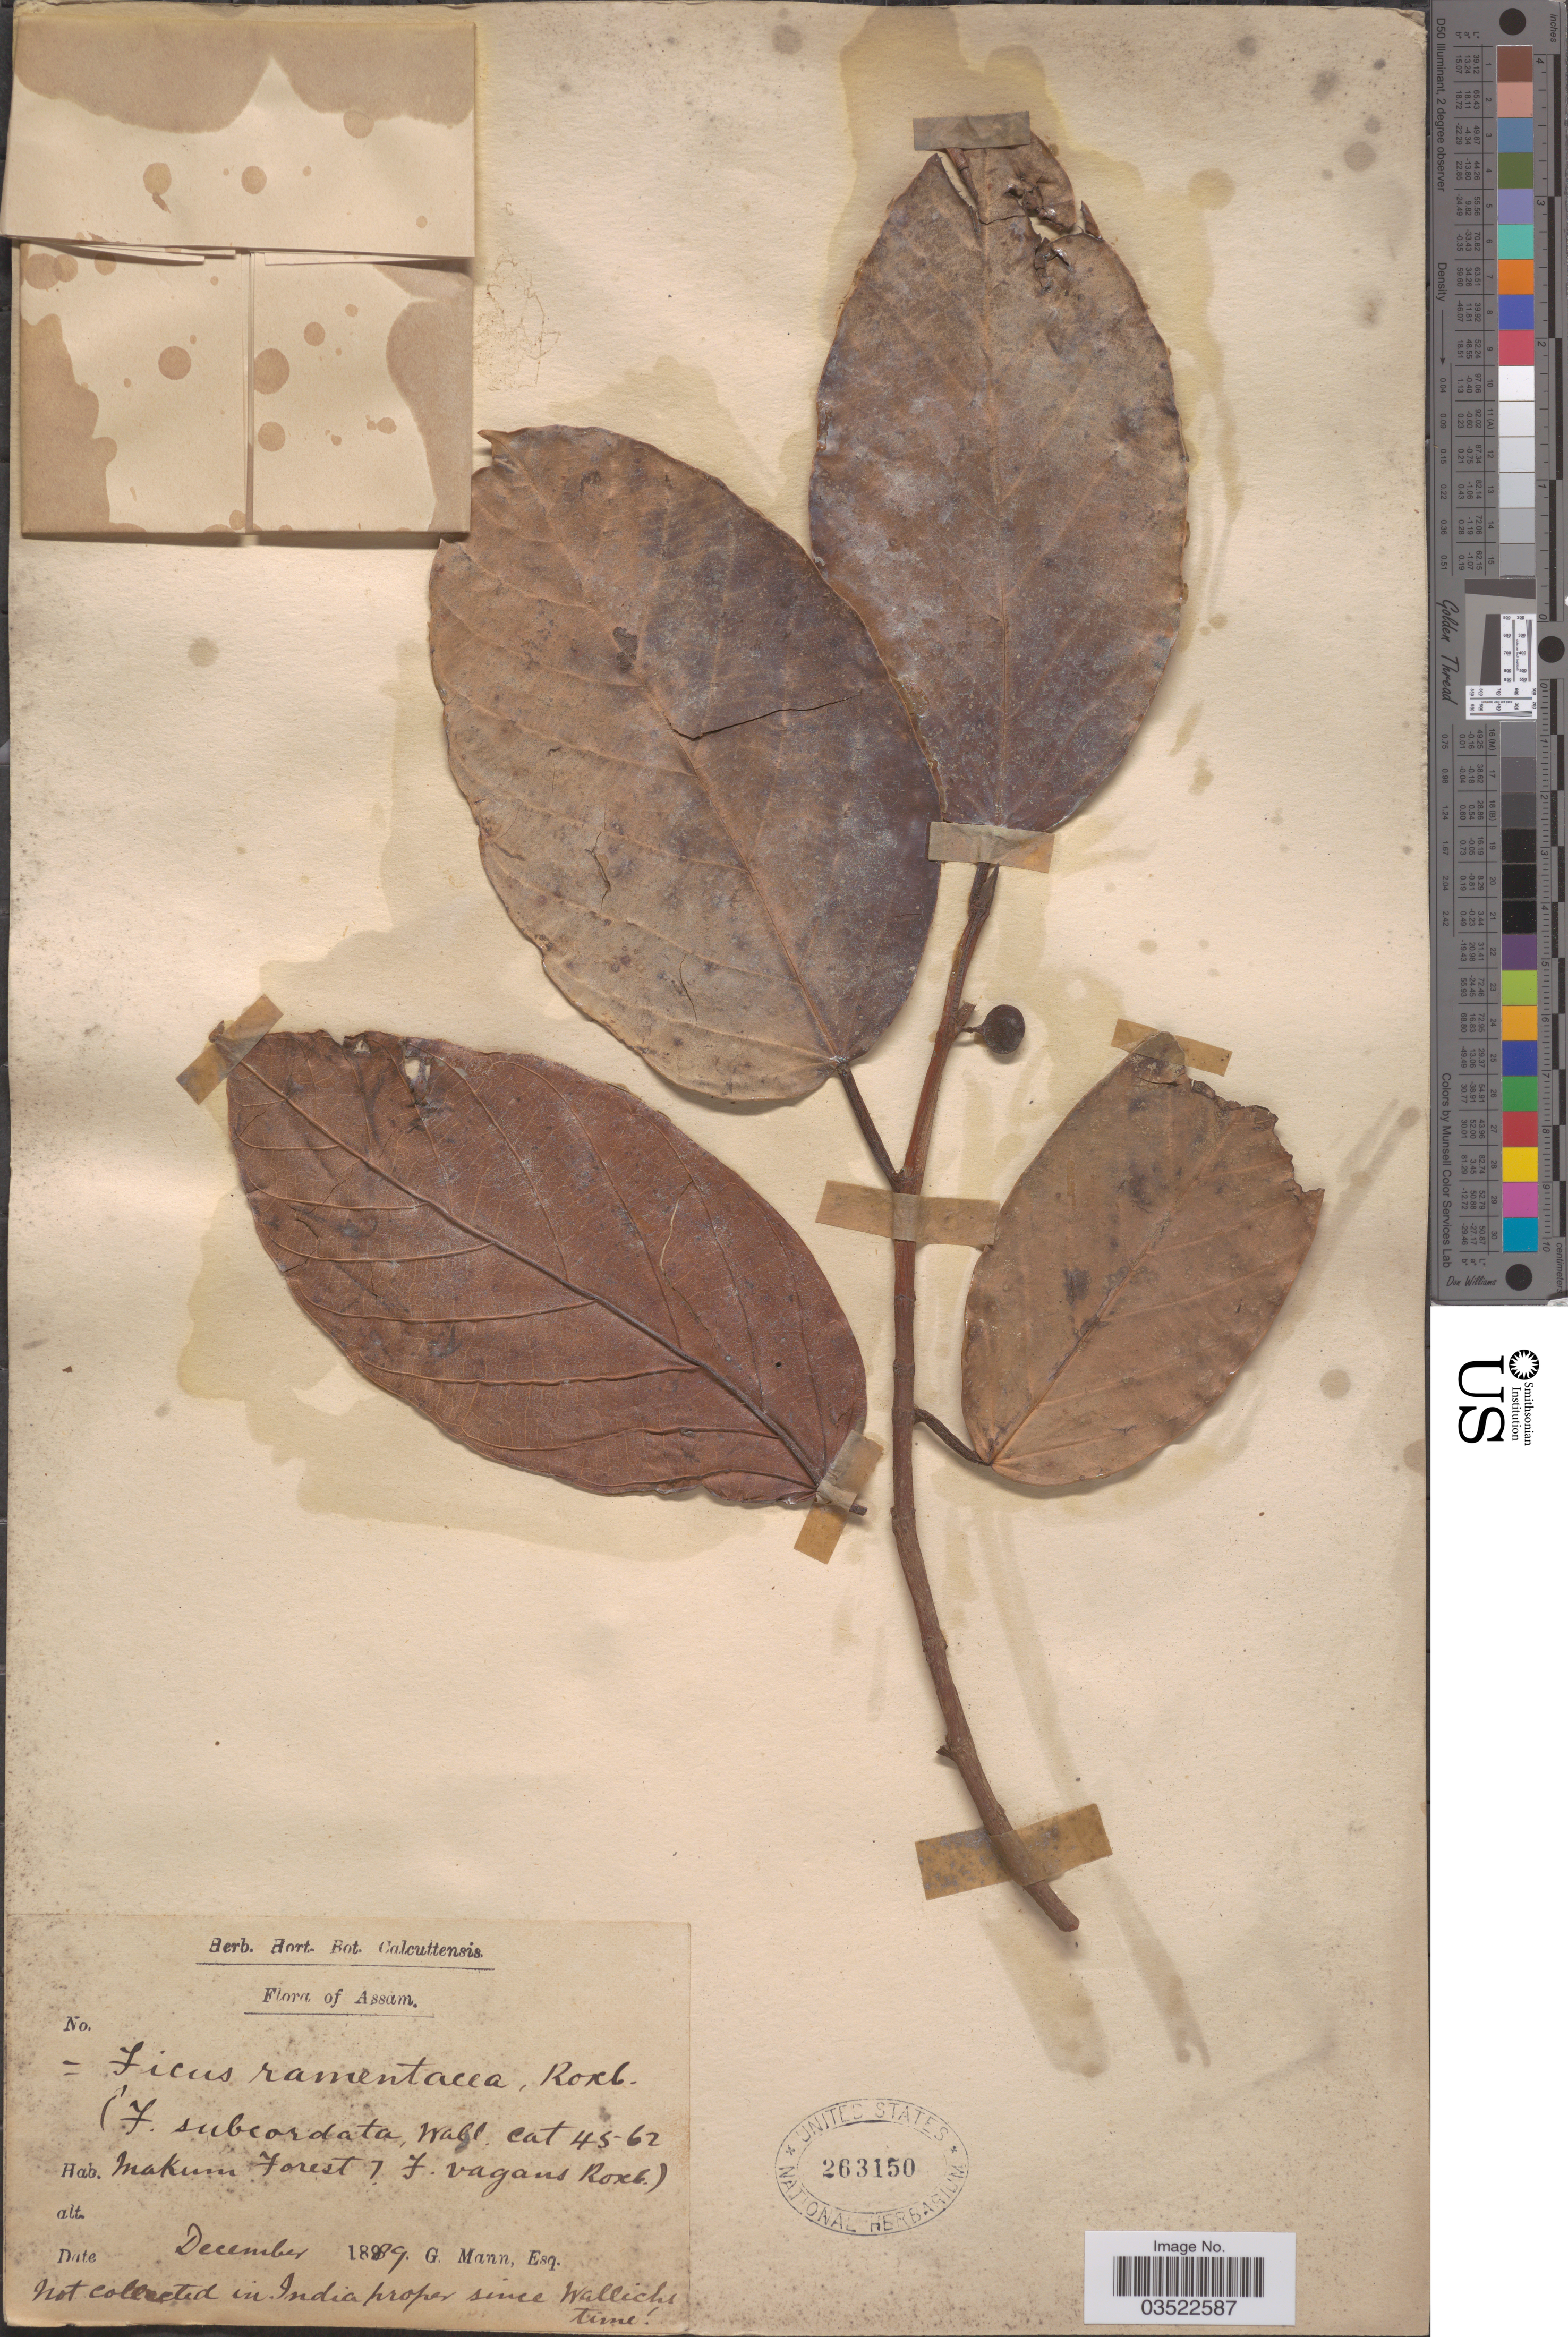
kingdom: Plantae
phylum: Tracheophyta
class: Magnoliopsida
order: Rosales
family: Moraceae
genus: Ficus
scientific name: Ficus sagittata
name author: Vahl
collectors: G. Mann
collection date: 1889-12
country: India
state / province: Assam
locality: Makim Forest.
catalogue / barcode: US 263150